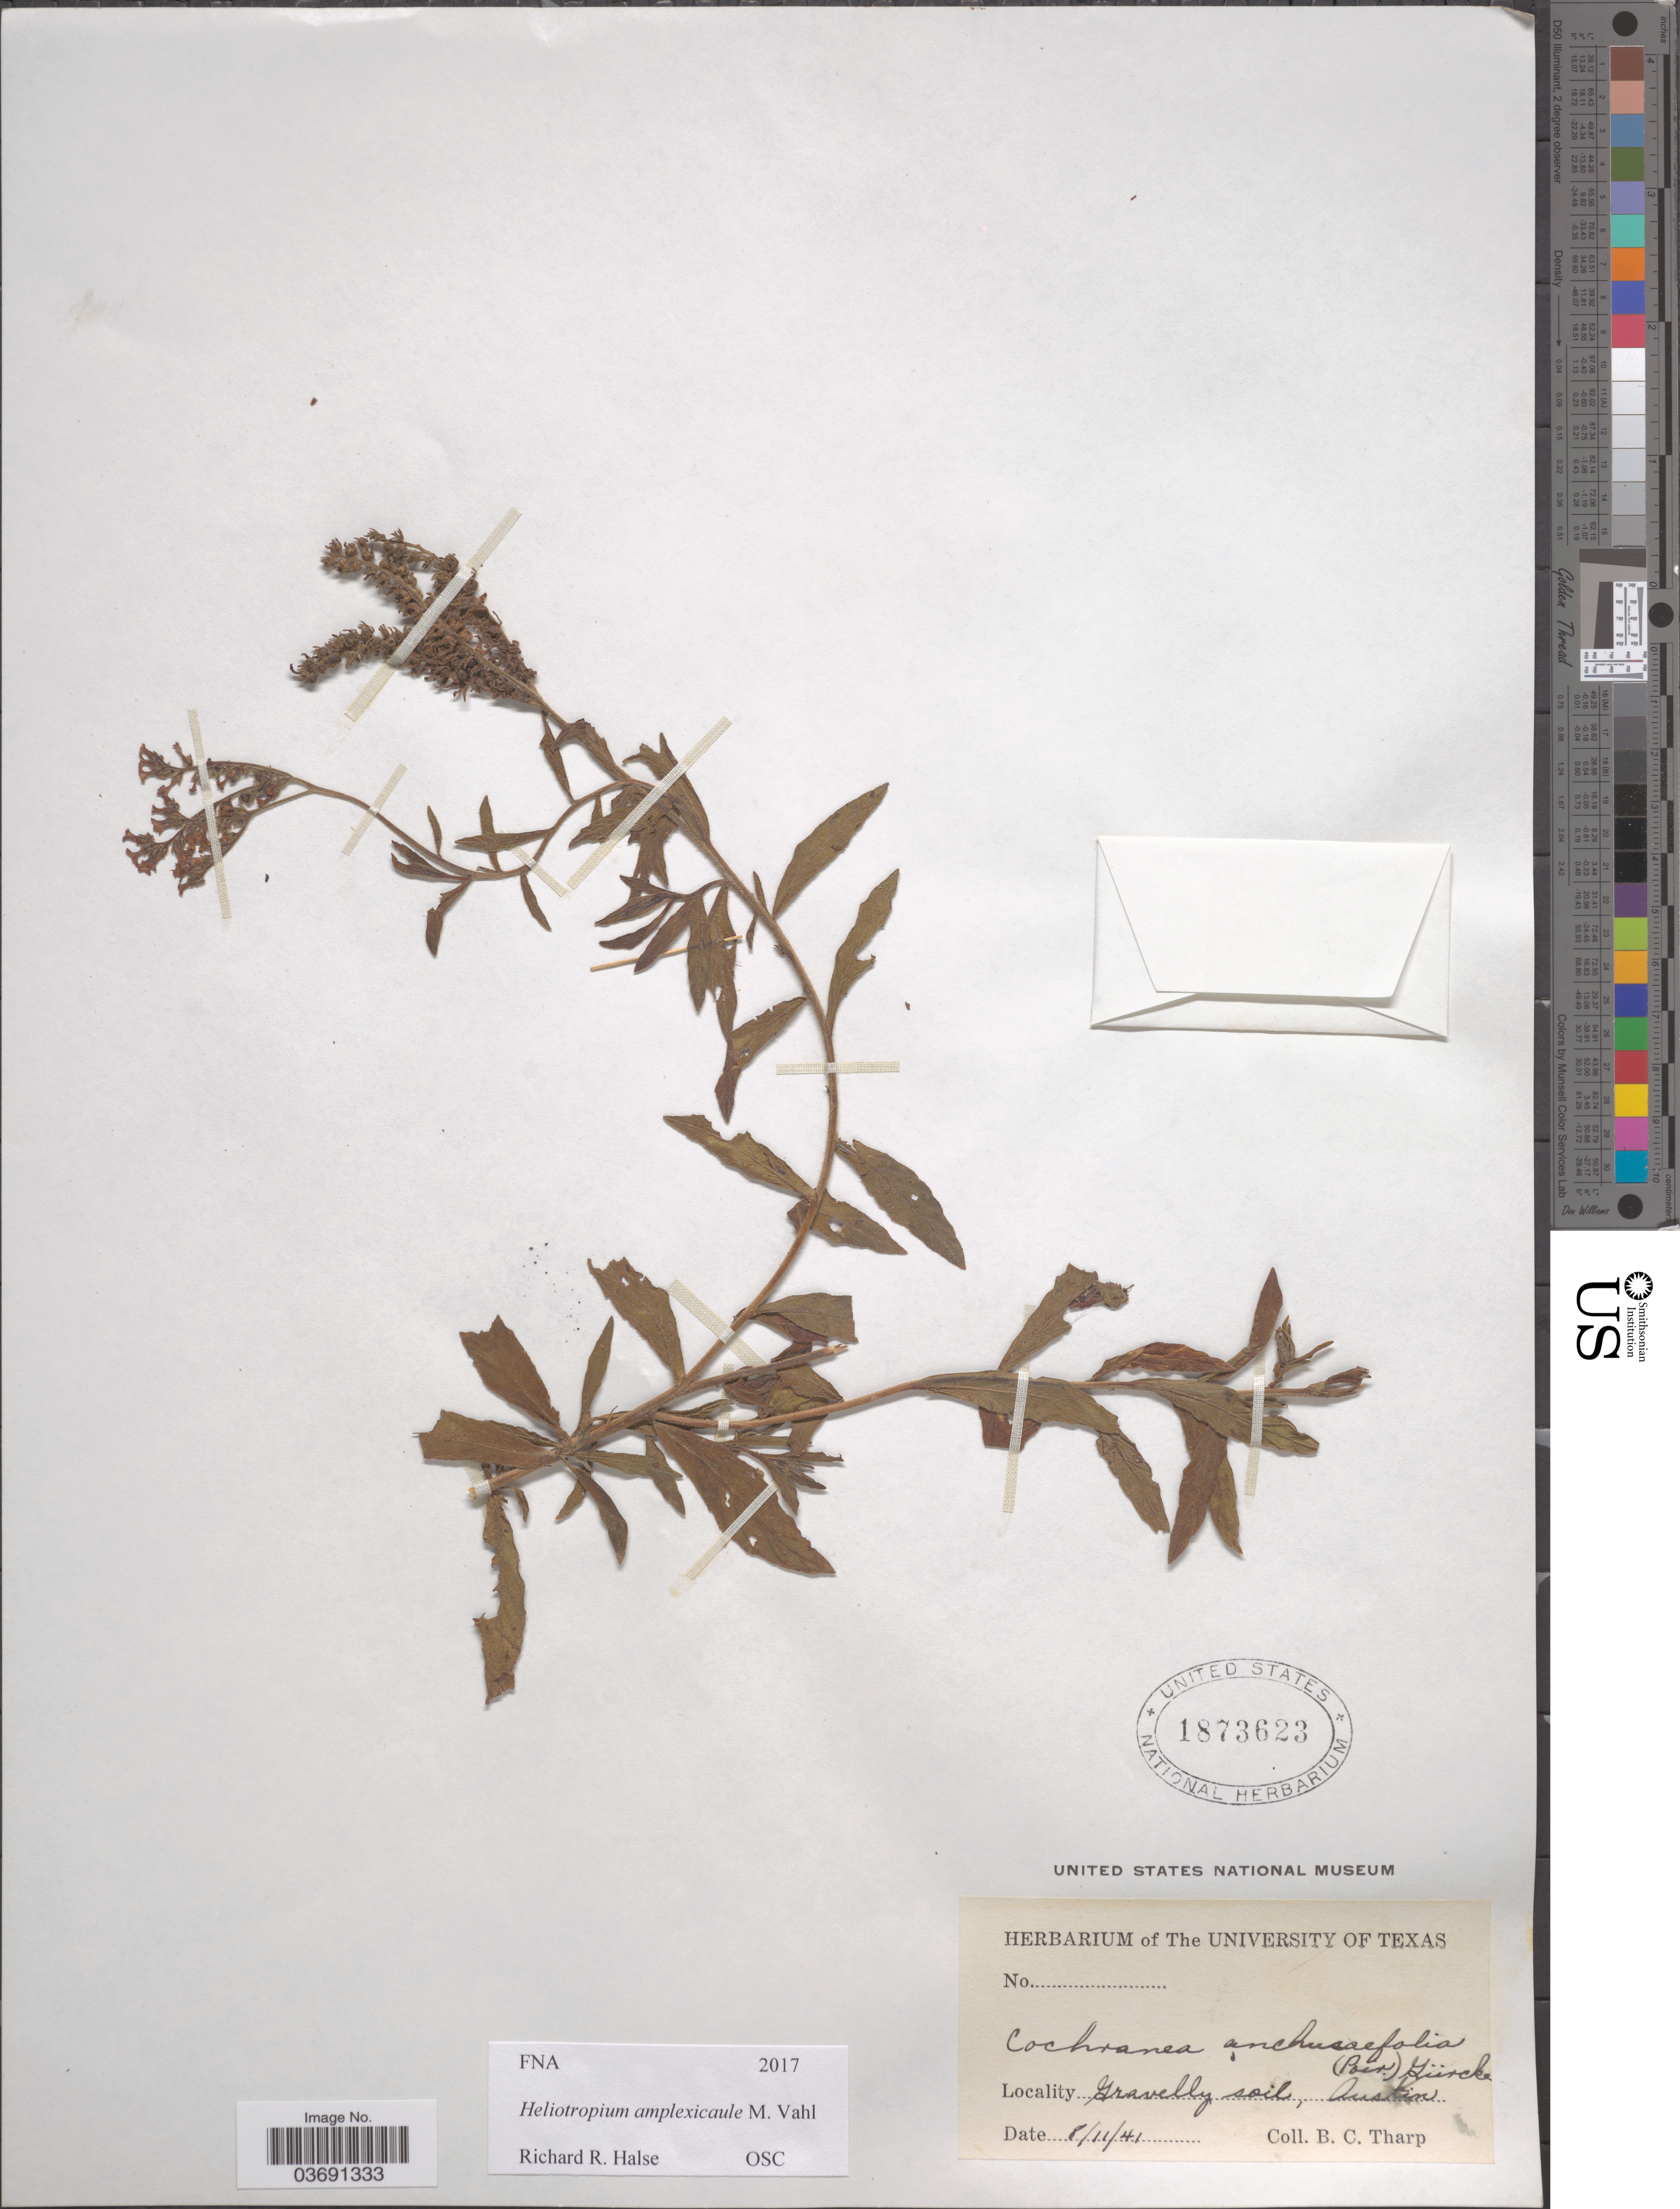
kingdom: Plantae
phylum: Tracheophyta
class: Magnoliopsida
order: Boraginales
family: Heliotropiaceae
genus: Heliotropium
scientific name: Heliotropium amplexicaule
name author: Vahl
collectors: B. C. Tharp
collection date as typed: Transcribed d/m/y: 8/11/41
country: United States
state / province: Texas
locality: Gravelly soil, Austin.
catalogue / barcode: US 1873623